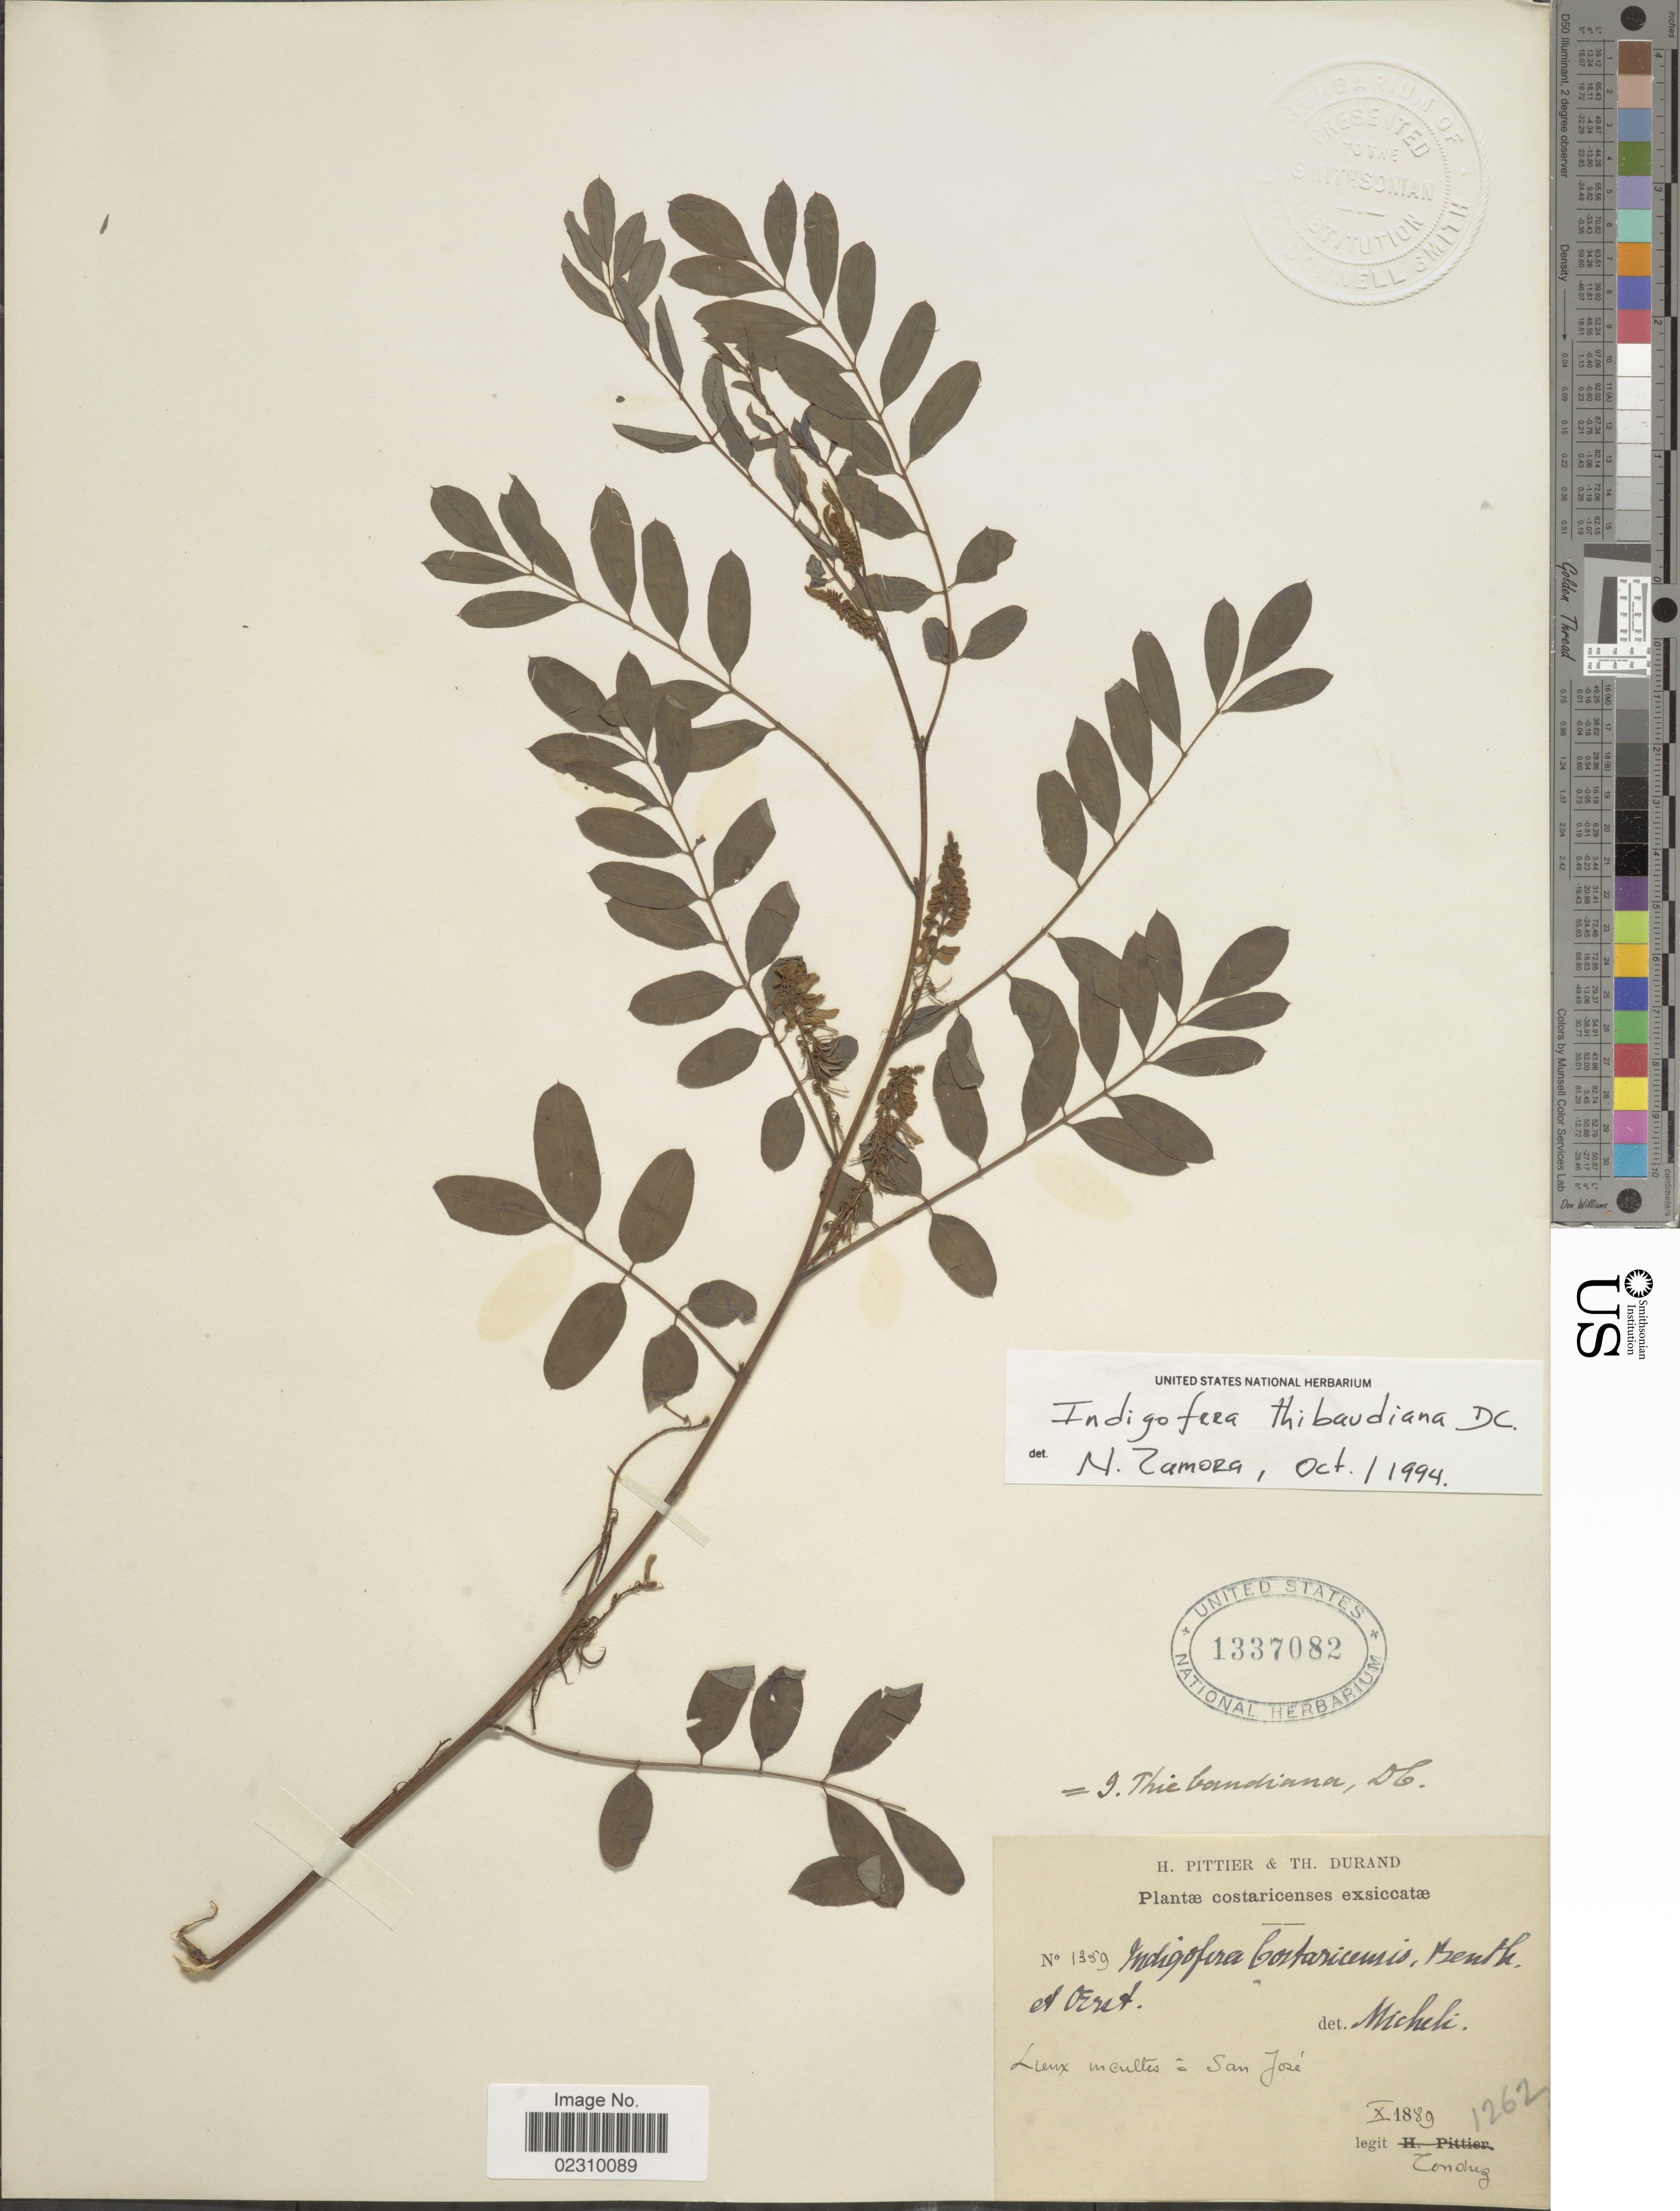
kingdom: Plantae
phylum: Tracheophyta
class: Magnoliopsida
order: Fabales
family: Fabaceae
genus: Indigofera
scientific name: Indigofera thibaudiana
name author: DC.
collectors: A. Tonduz, H. F. Pittier & T. Durand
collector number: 1359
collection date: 1889-10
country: Costa Rica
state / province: San José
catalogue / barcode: US 1337082